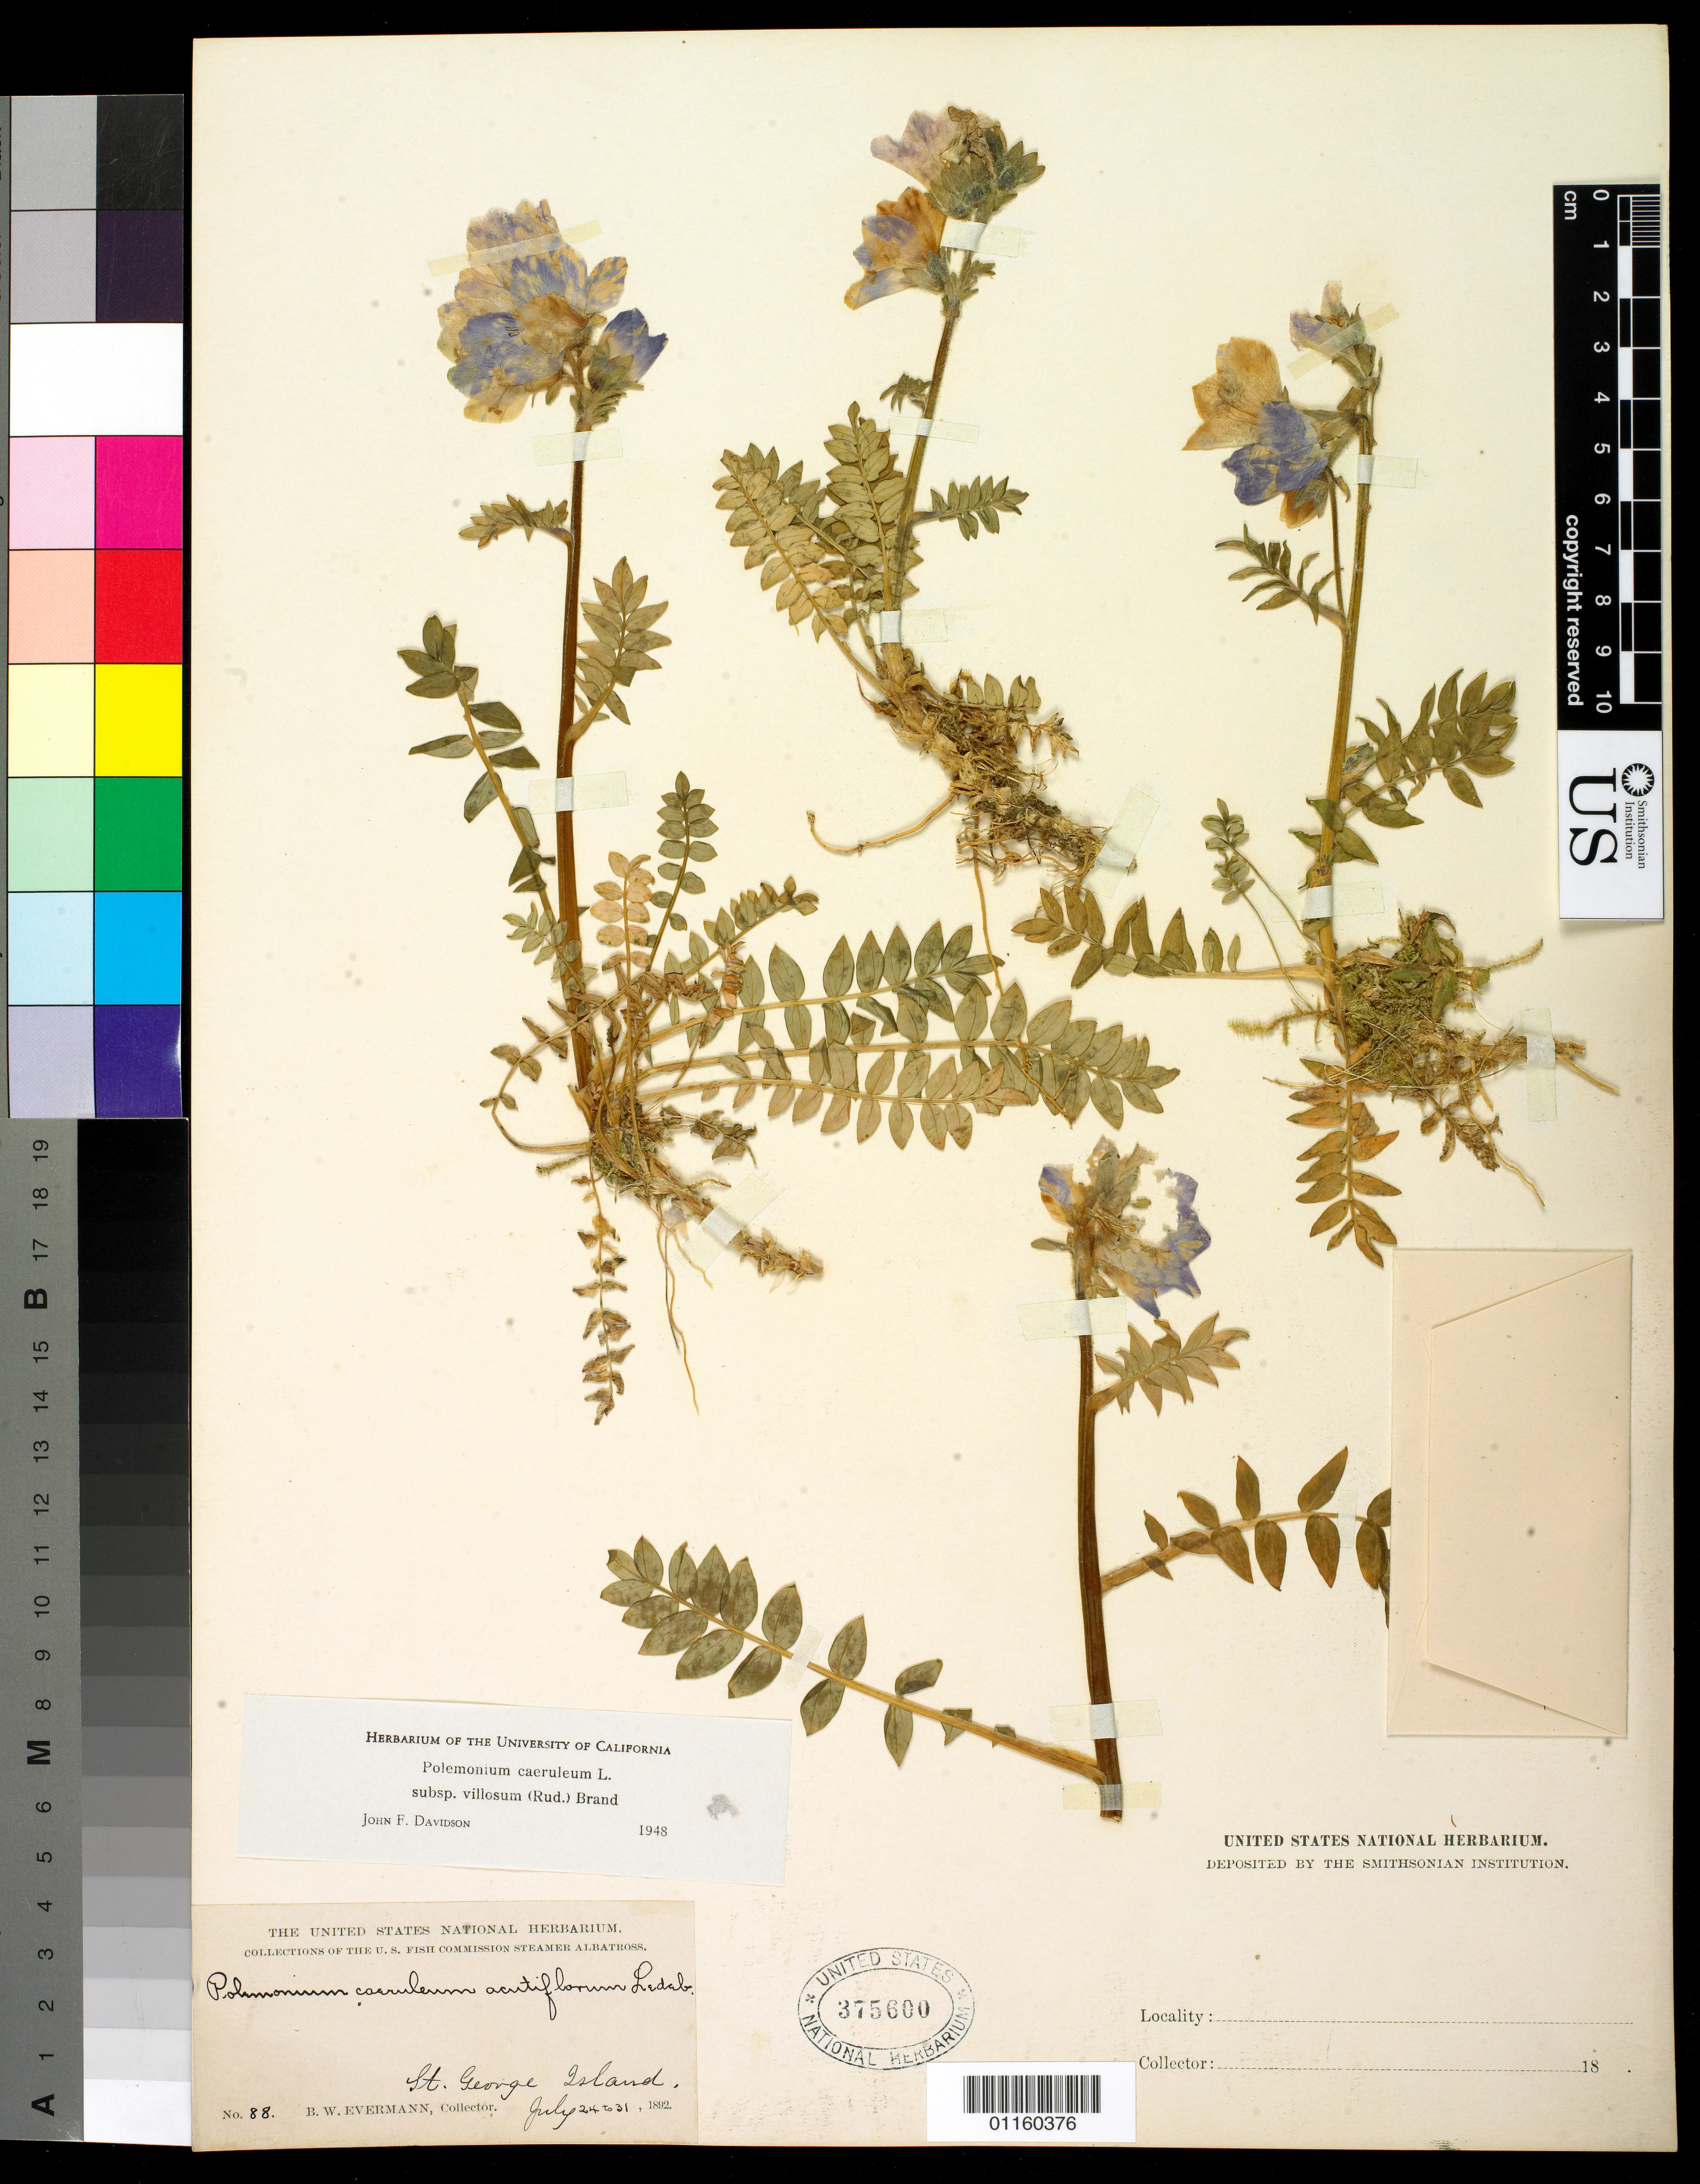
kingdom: Plantae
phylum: Tracheophyta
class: Magnoliopsida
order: Ericales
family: Polemoniaceae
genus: Polemonium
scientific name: Polemonium caeruleum subsp. villosum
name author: (Rudolph ex Georgi) Brand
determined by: Davidson, J. F.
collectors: B. W. Evermann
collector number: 88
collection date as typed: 24 Jul 1892 to 31 Jul 1892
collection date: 1892-07-24/1892-07-31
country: United States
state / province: Alaska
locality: St. George Island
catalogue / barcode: US 375600